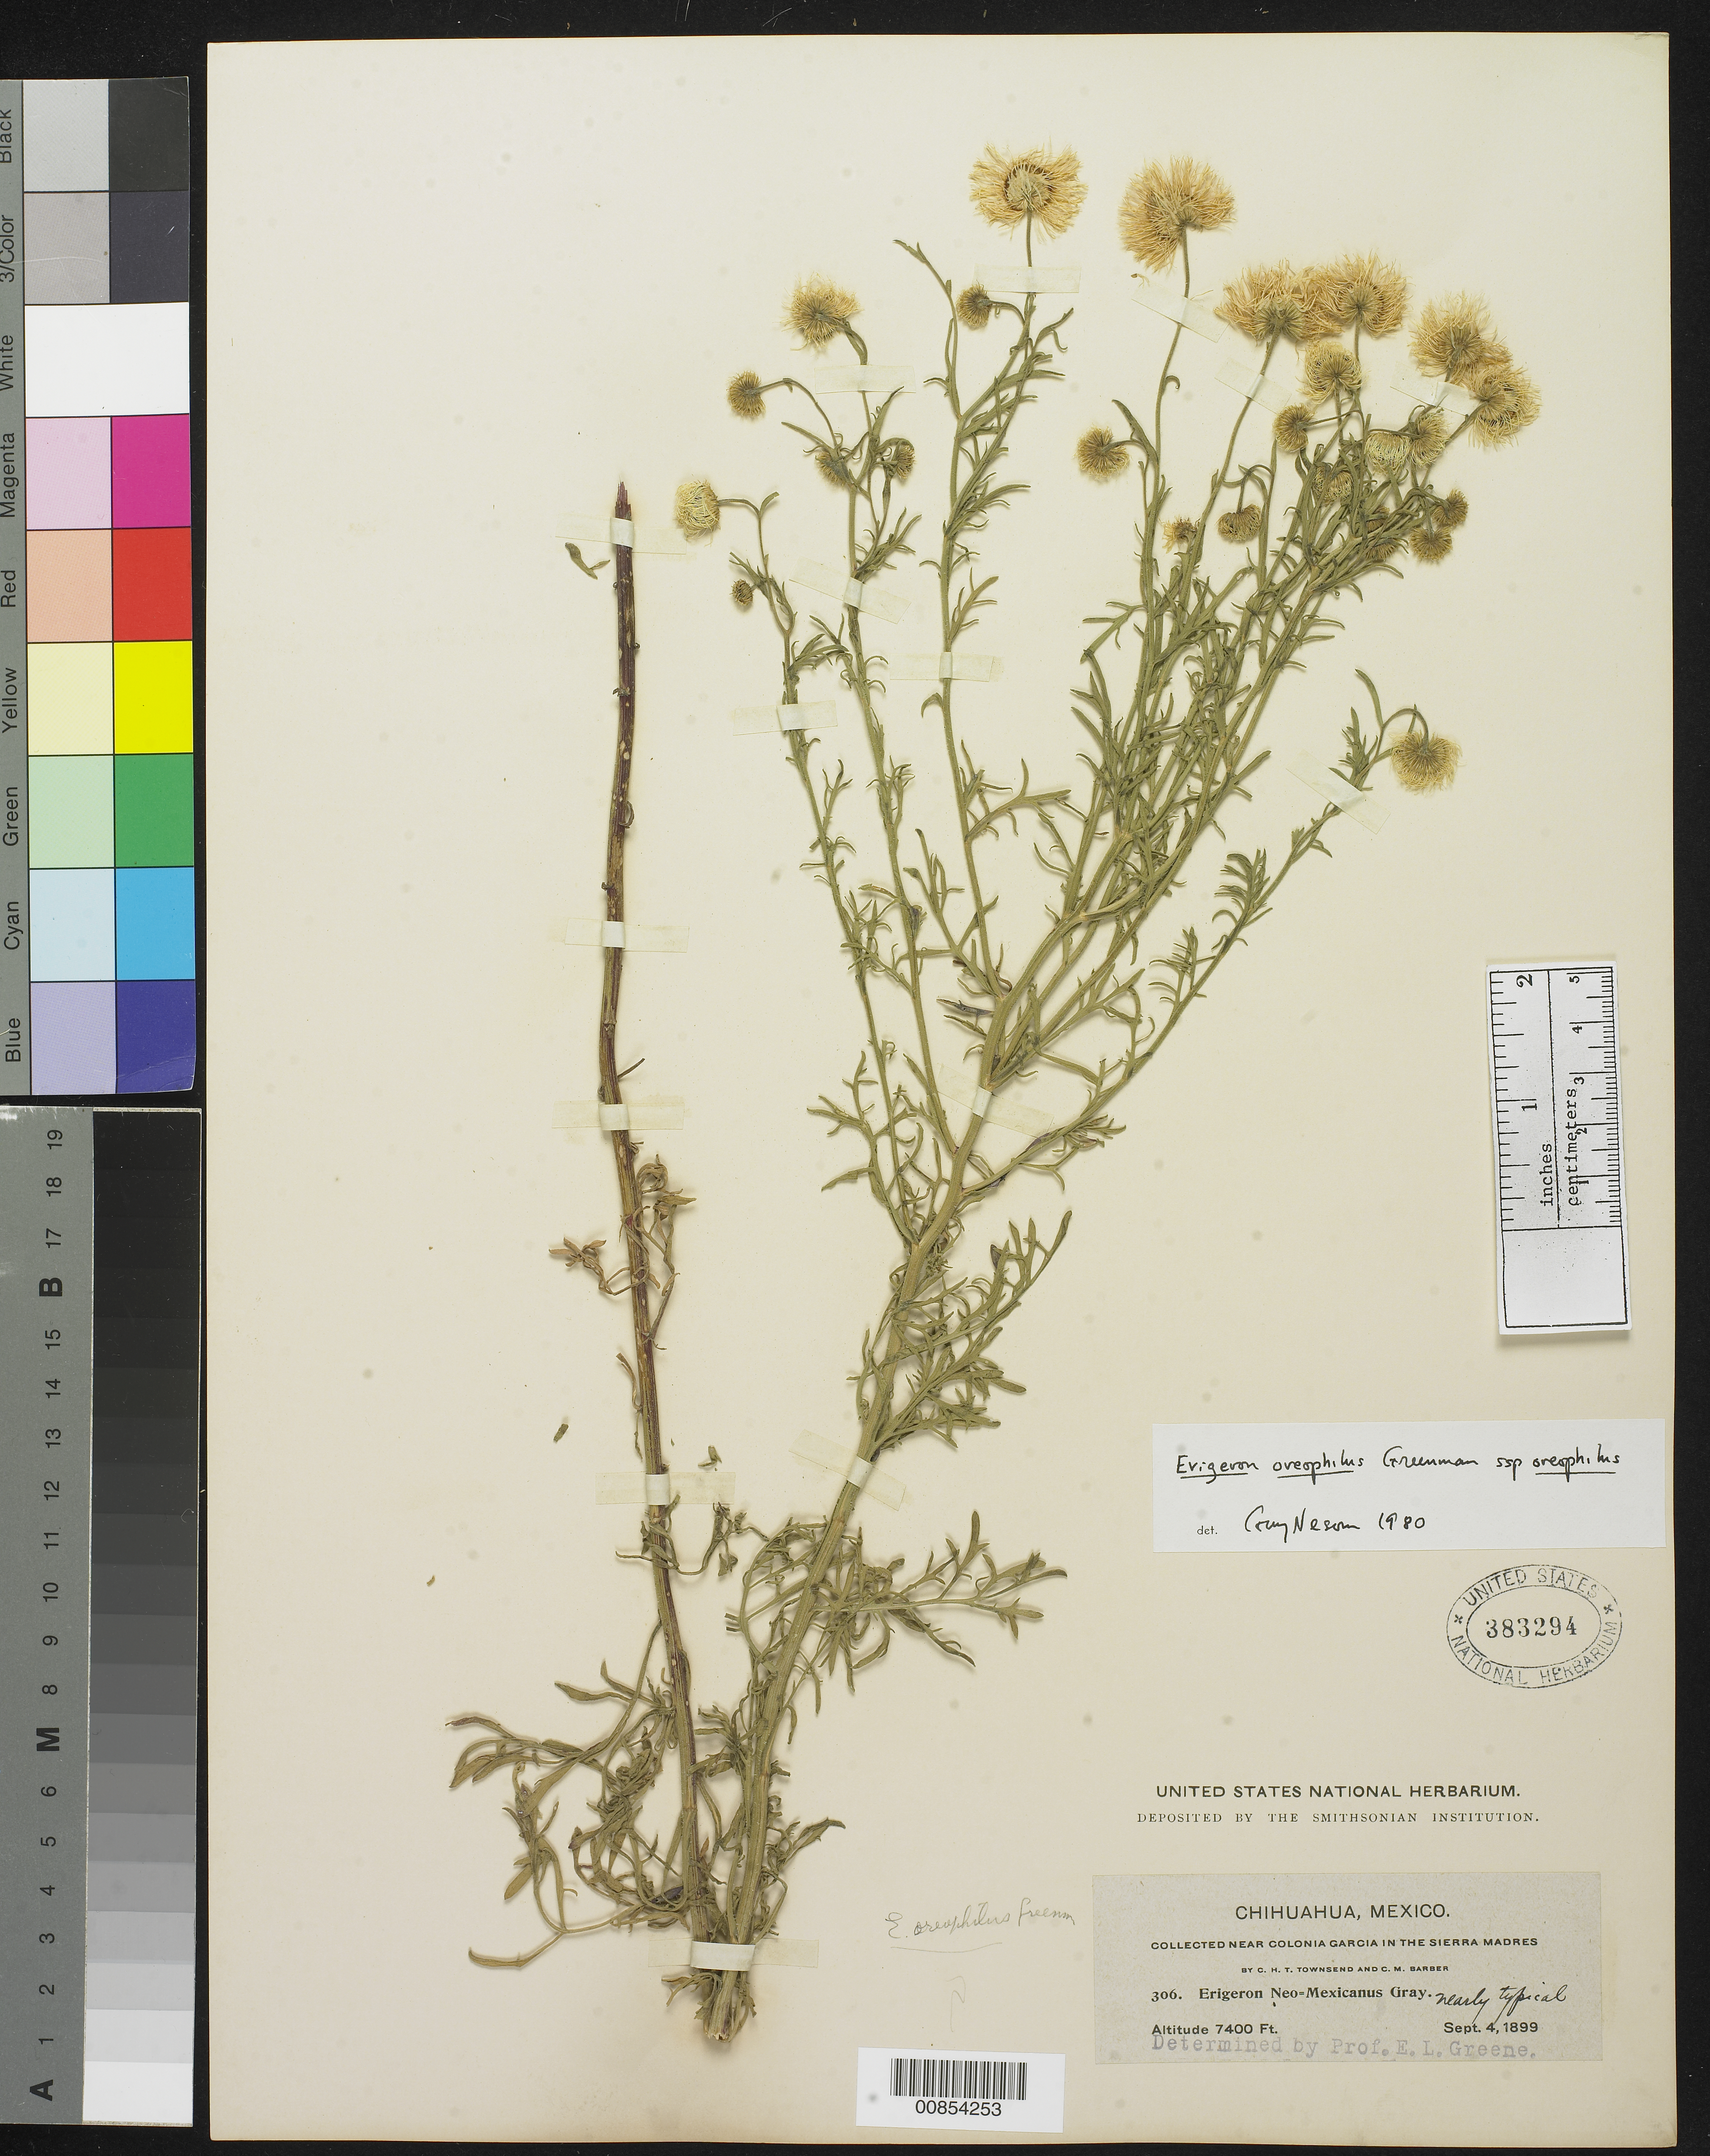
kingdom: Plantae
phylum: Tracheophyta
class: Magnoliopsida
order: Asterales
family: Asteraceae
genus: Erigeron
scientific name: Erigeron oreophilus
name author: Greenm.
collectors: C. H. T. Townsend & C. Barber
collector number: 306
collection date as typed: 04 Sep 1899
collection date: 1899-09-04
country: Mexico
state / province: Chihuahua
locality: Near Colonia García in the Sierra Madre, Chihuahua.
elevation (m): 2256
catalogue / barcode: US 383294